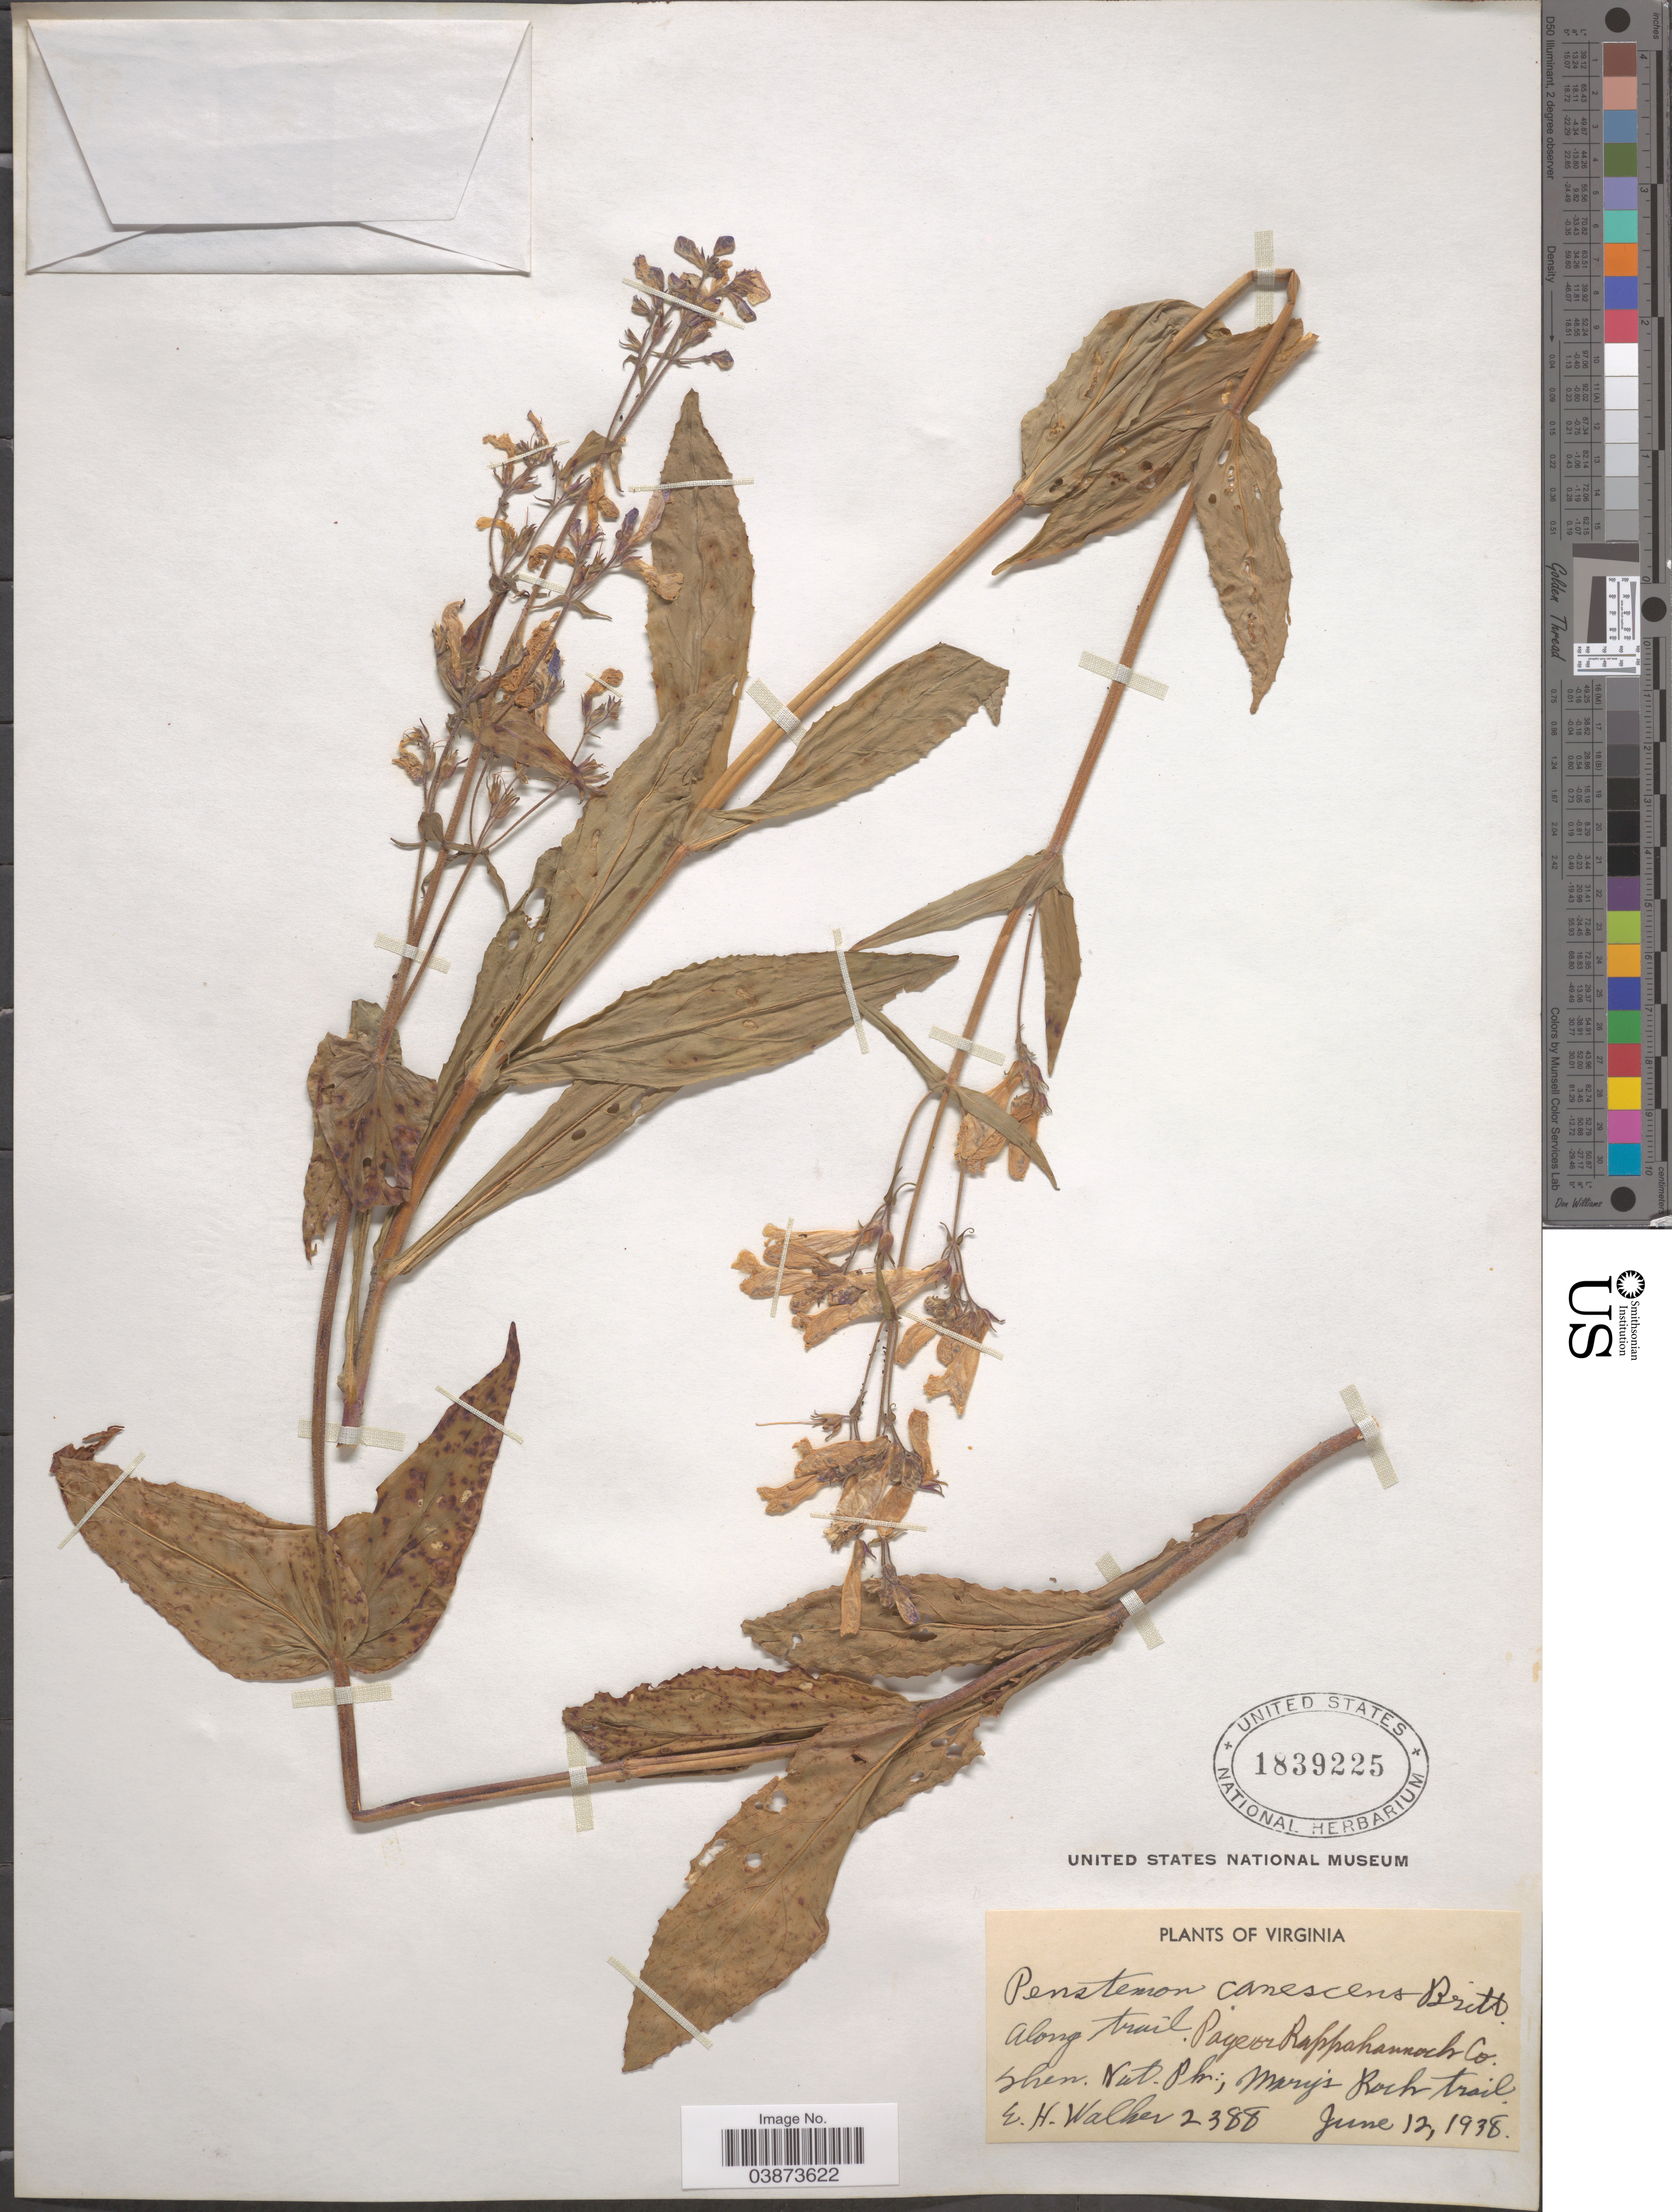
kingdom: Plantae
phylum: Tracheophyta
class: Magnoliopsida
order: Lamiales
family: Plantaginaceae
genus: Penstemon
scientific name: Penstemon canescens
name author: L.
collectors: E. H. Walker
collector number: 2388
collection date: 1938-06-12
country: United States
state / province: Virginia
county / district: Page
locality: Along trail. Page or Rappahannock Co. Shen. Nat. Pk; Mary's Rock Trail.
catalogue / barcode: US 1839225